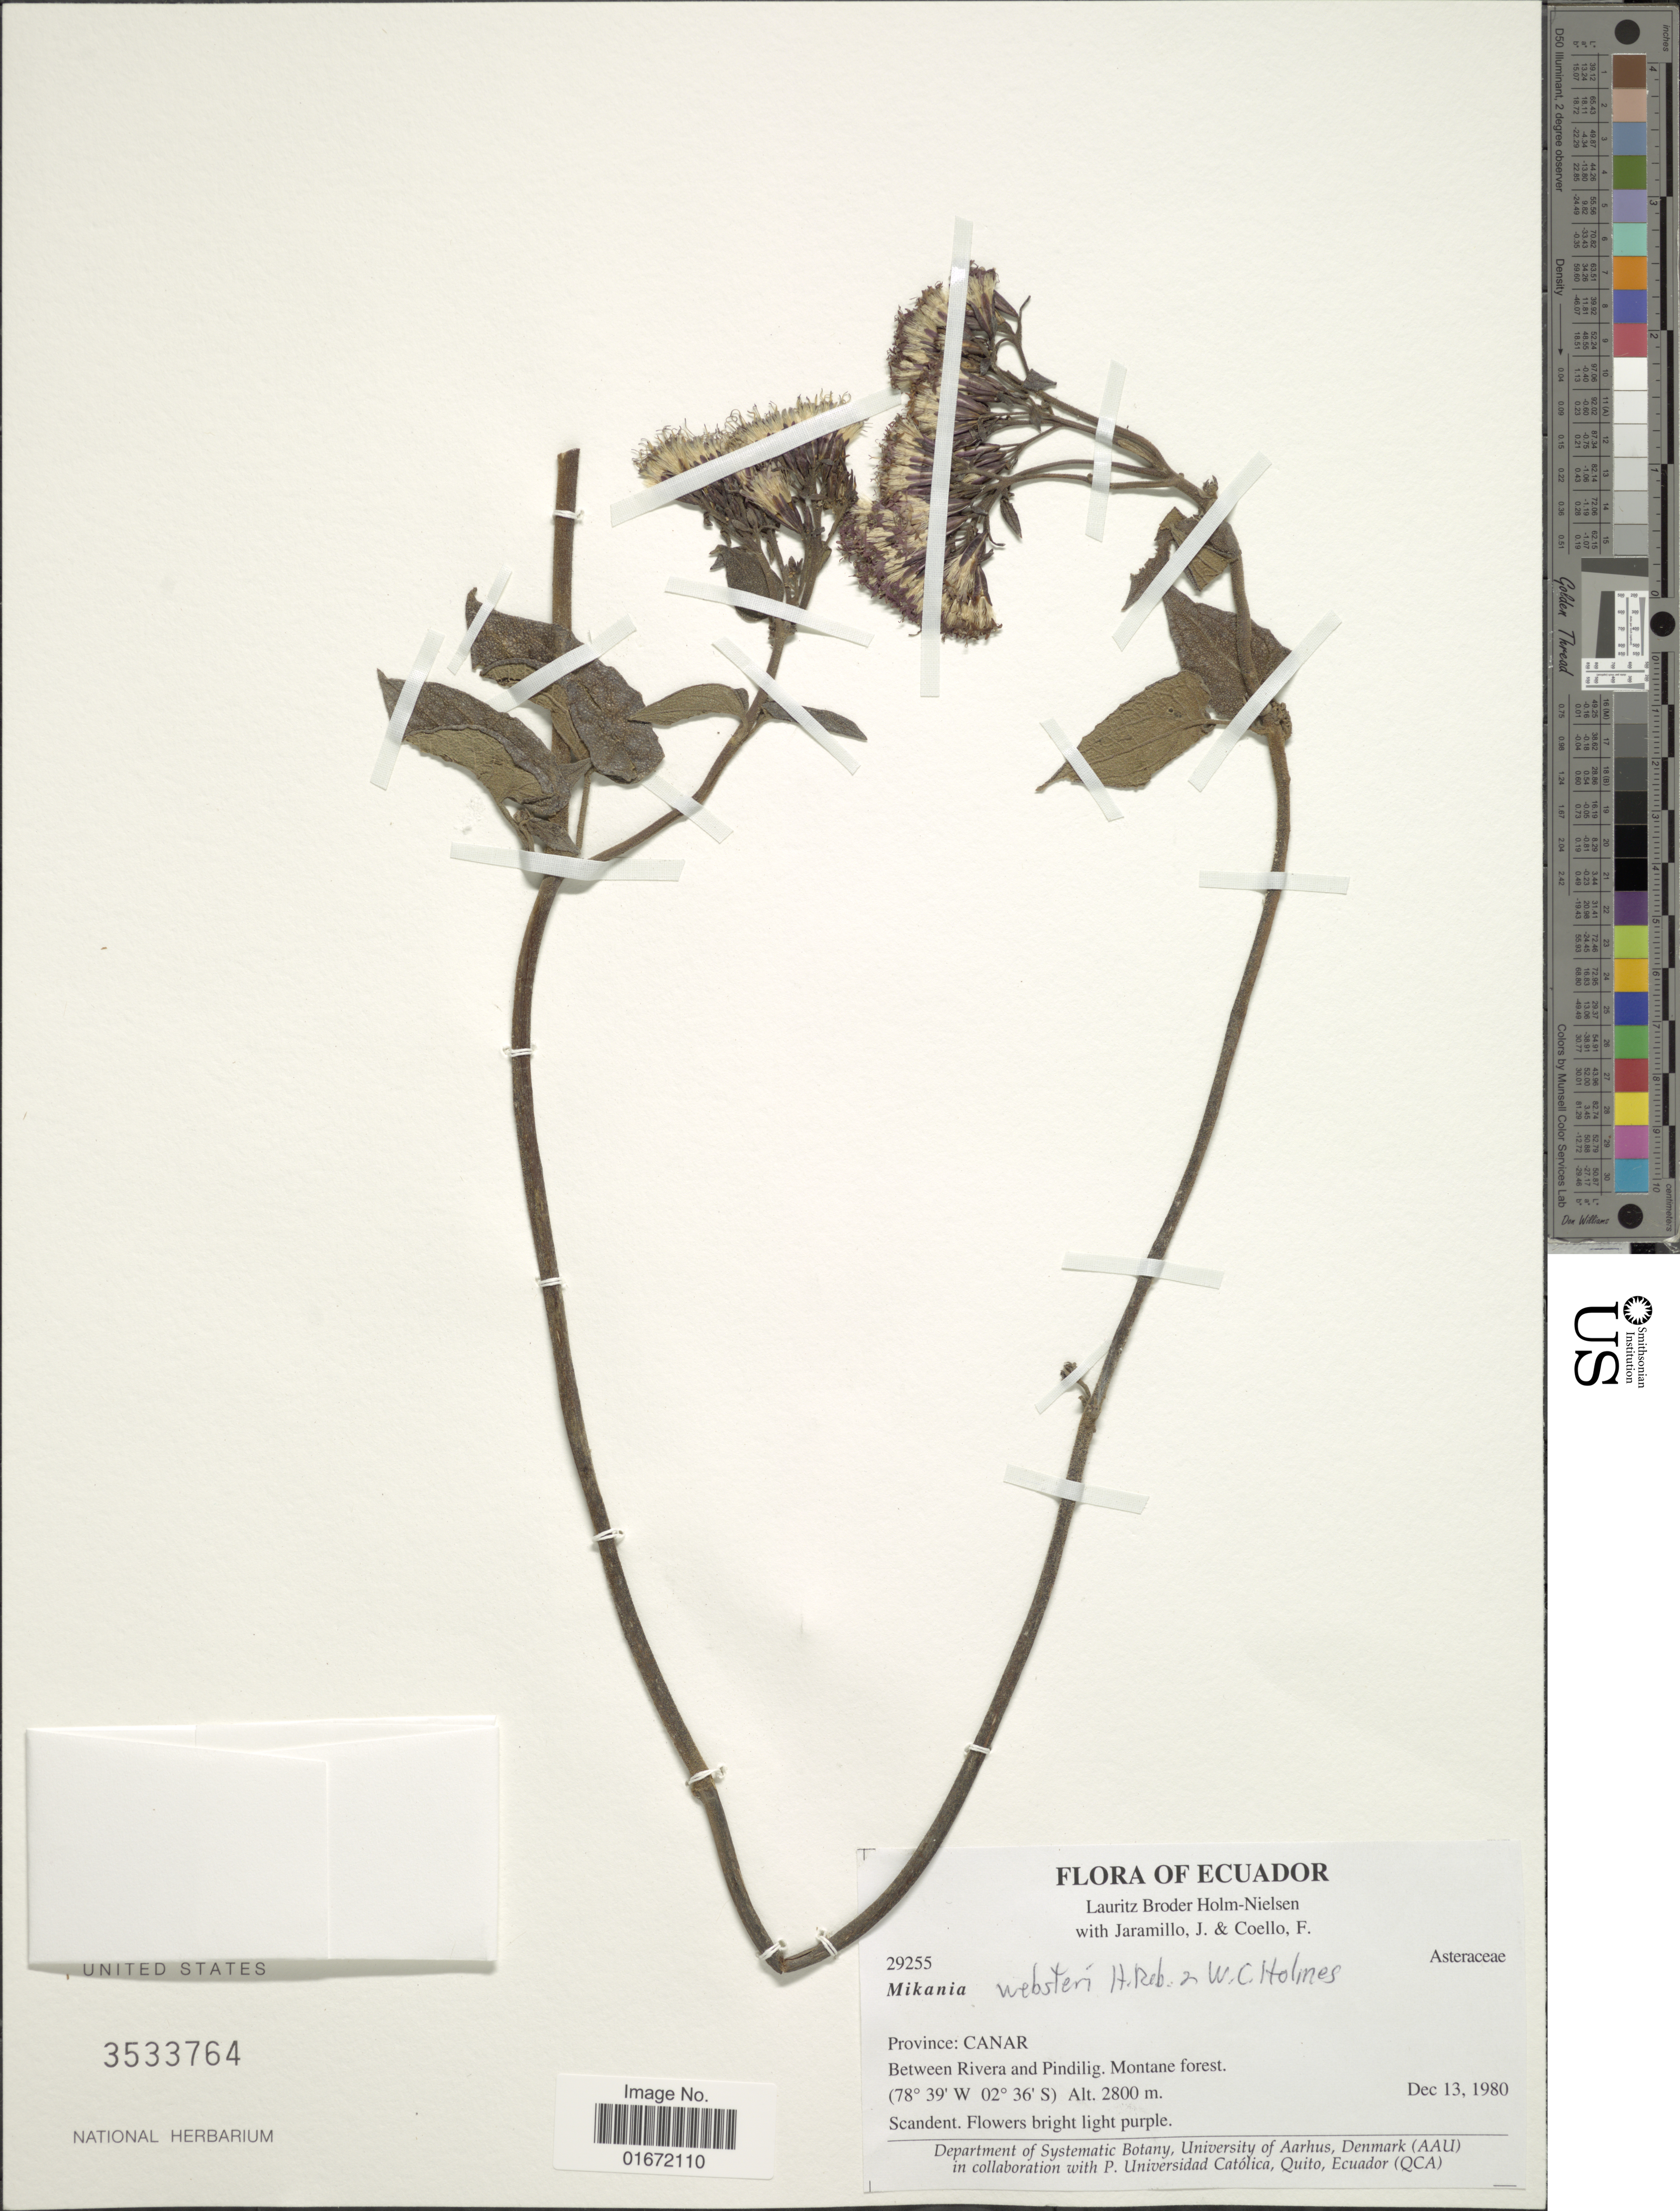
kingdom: Plantae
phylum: Tracheophyta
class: Magnoliopsida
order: Asterales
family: Asteraceae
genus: Mikania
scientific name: Mikania websteri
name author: H. Rob. & W.C. Holmes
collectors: L. B. Holm-Nielsen, J. Jaramillo & F. Coello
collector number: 29255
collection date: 1980-12-13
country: Ecuador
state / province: Cañar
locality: Province: Canar. Between Rivera and Pindilig. Montane forest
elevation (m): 2800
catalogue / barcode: US 3533764